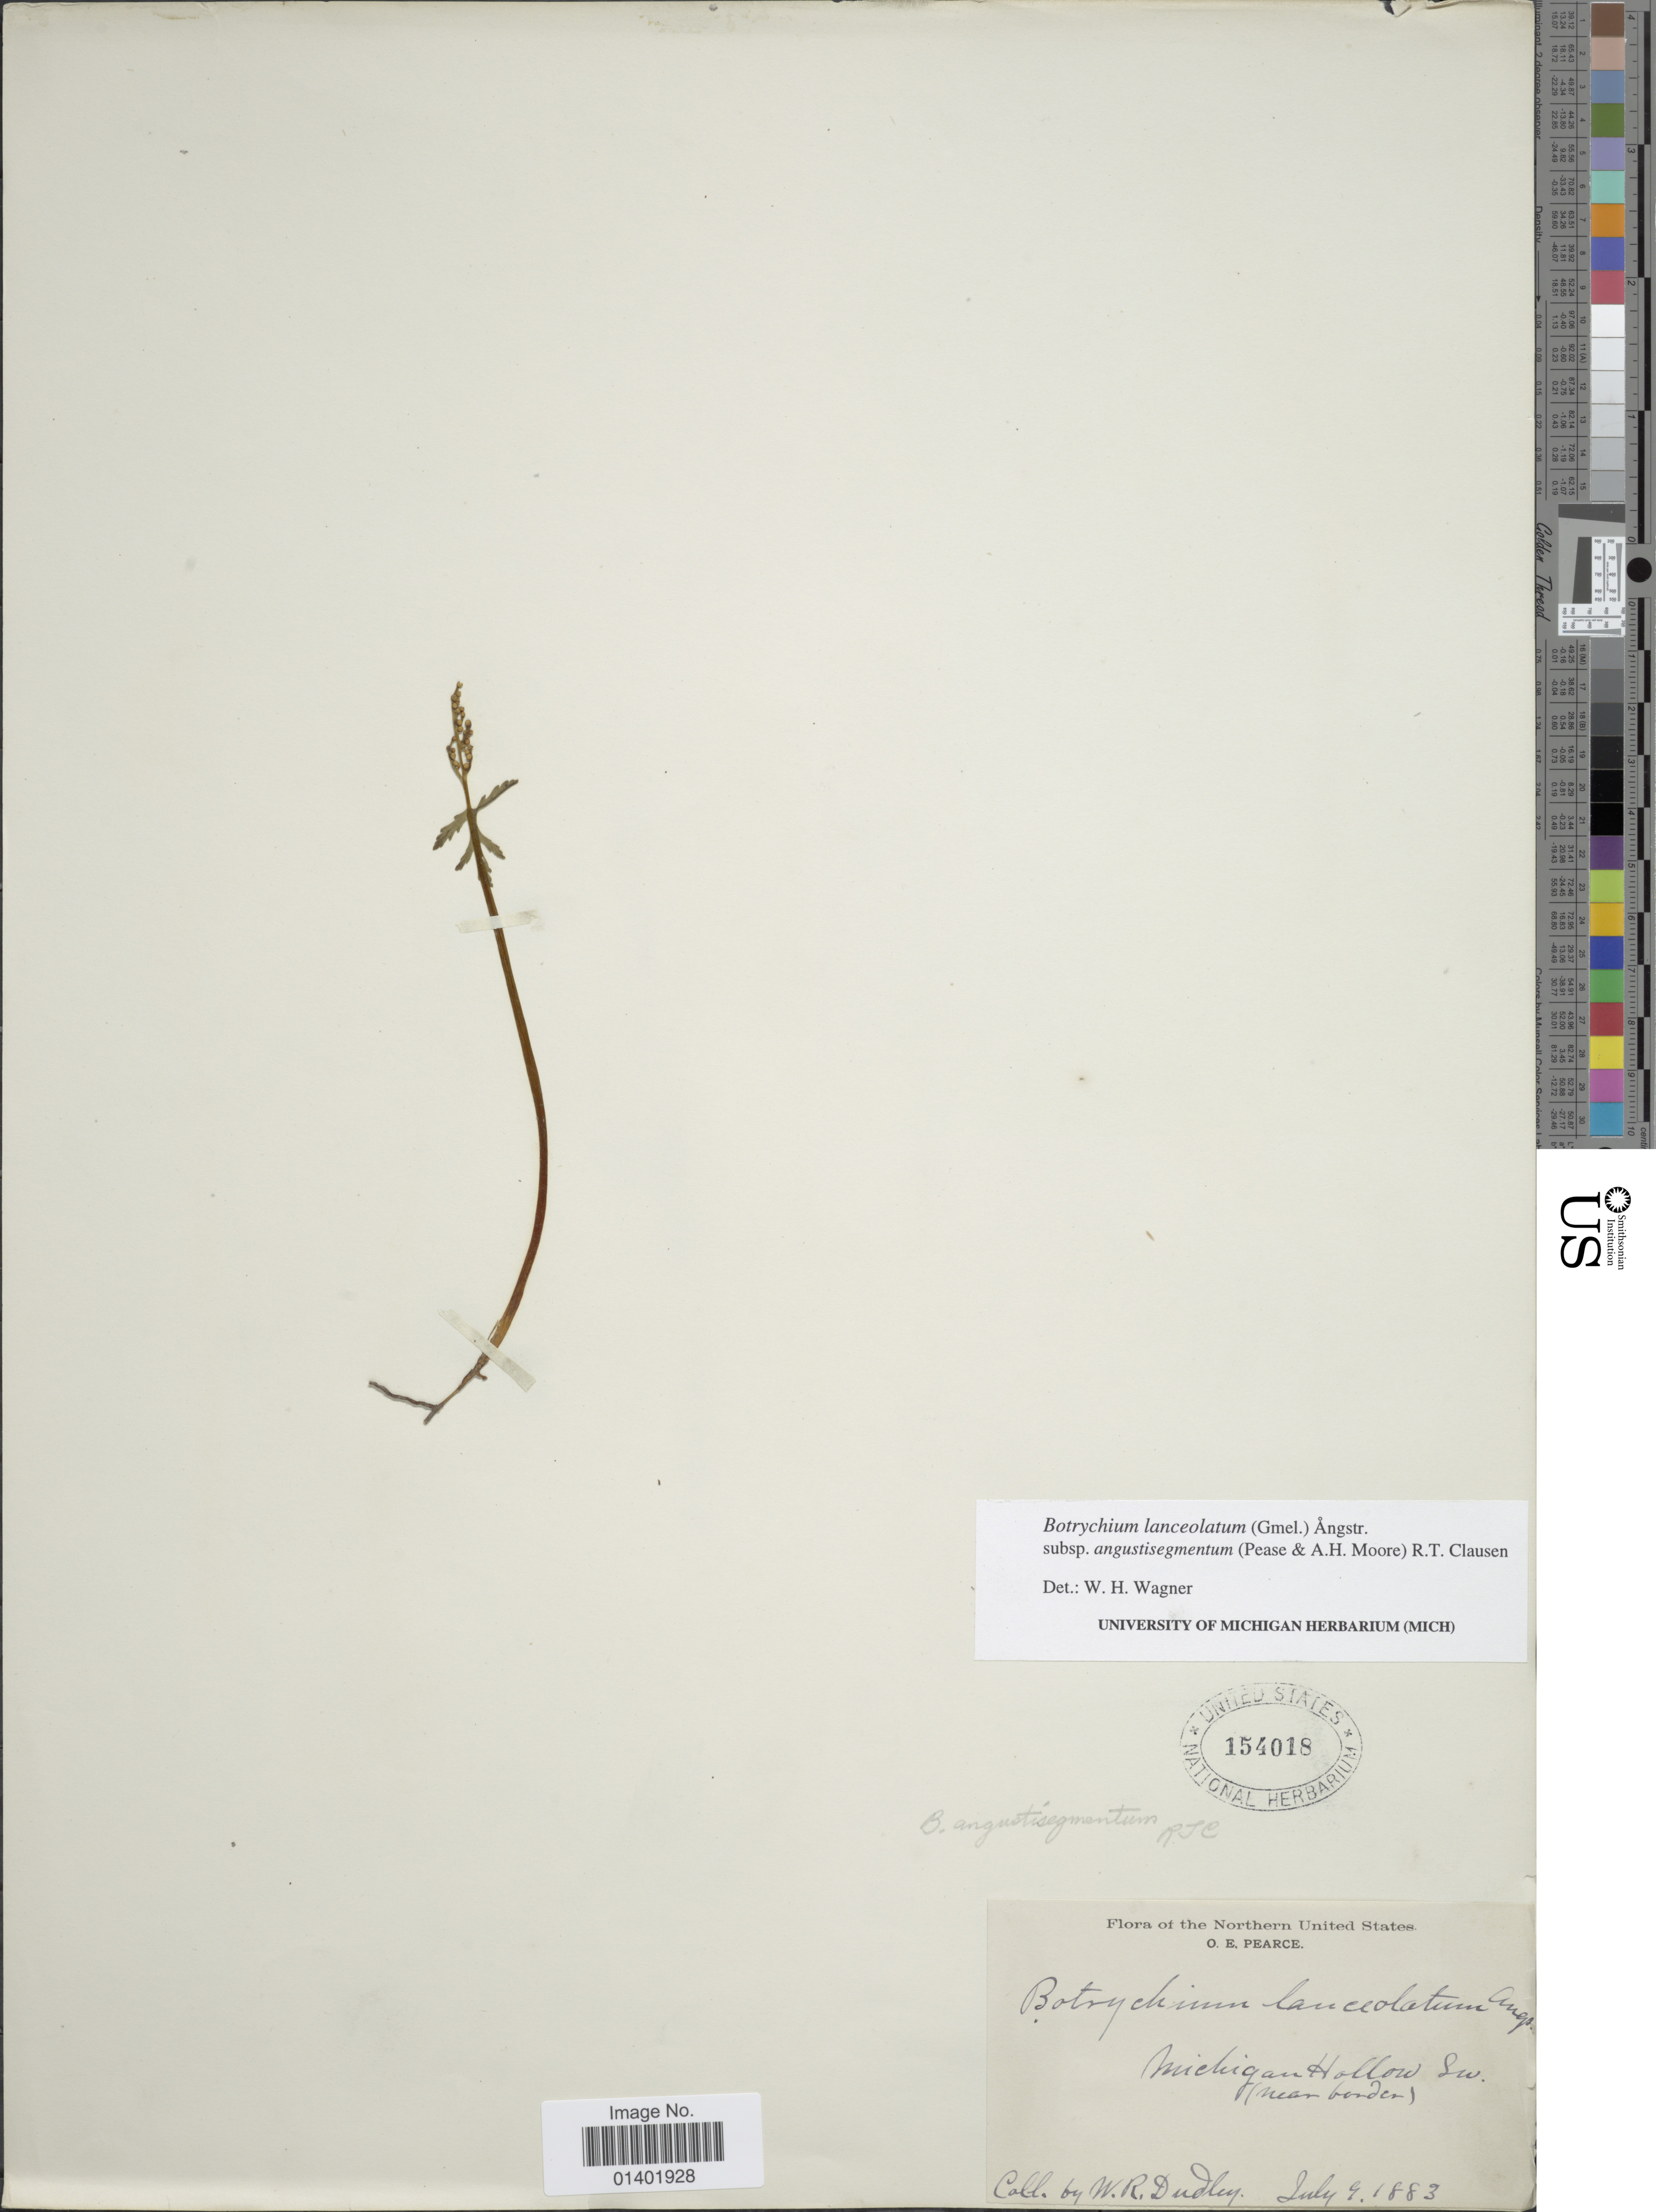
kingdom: Plantae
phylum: Tracheophyta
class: Polypodiopsida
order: Ophioglossales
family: Ophioglossaceae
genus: Botrychium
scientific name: Botrychium lanceolatum subsp. angustisegmentum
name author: (Pease & A.H. Moore) R.T. Clausen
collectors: W. Dudley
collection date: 1883-07-09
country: United States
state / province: Michigan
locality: Northern United States, Michigan Hollow Sw. (near border)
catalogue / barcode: US 154018